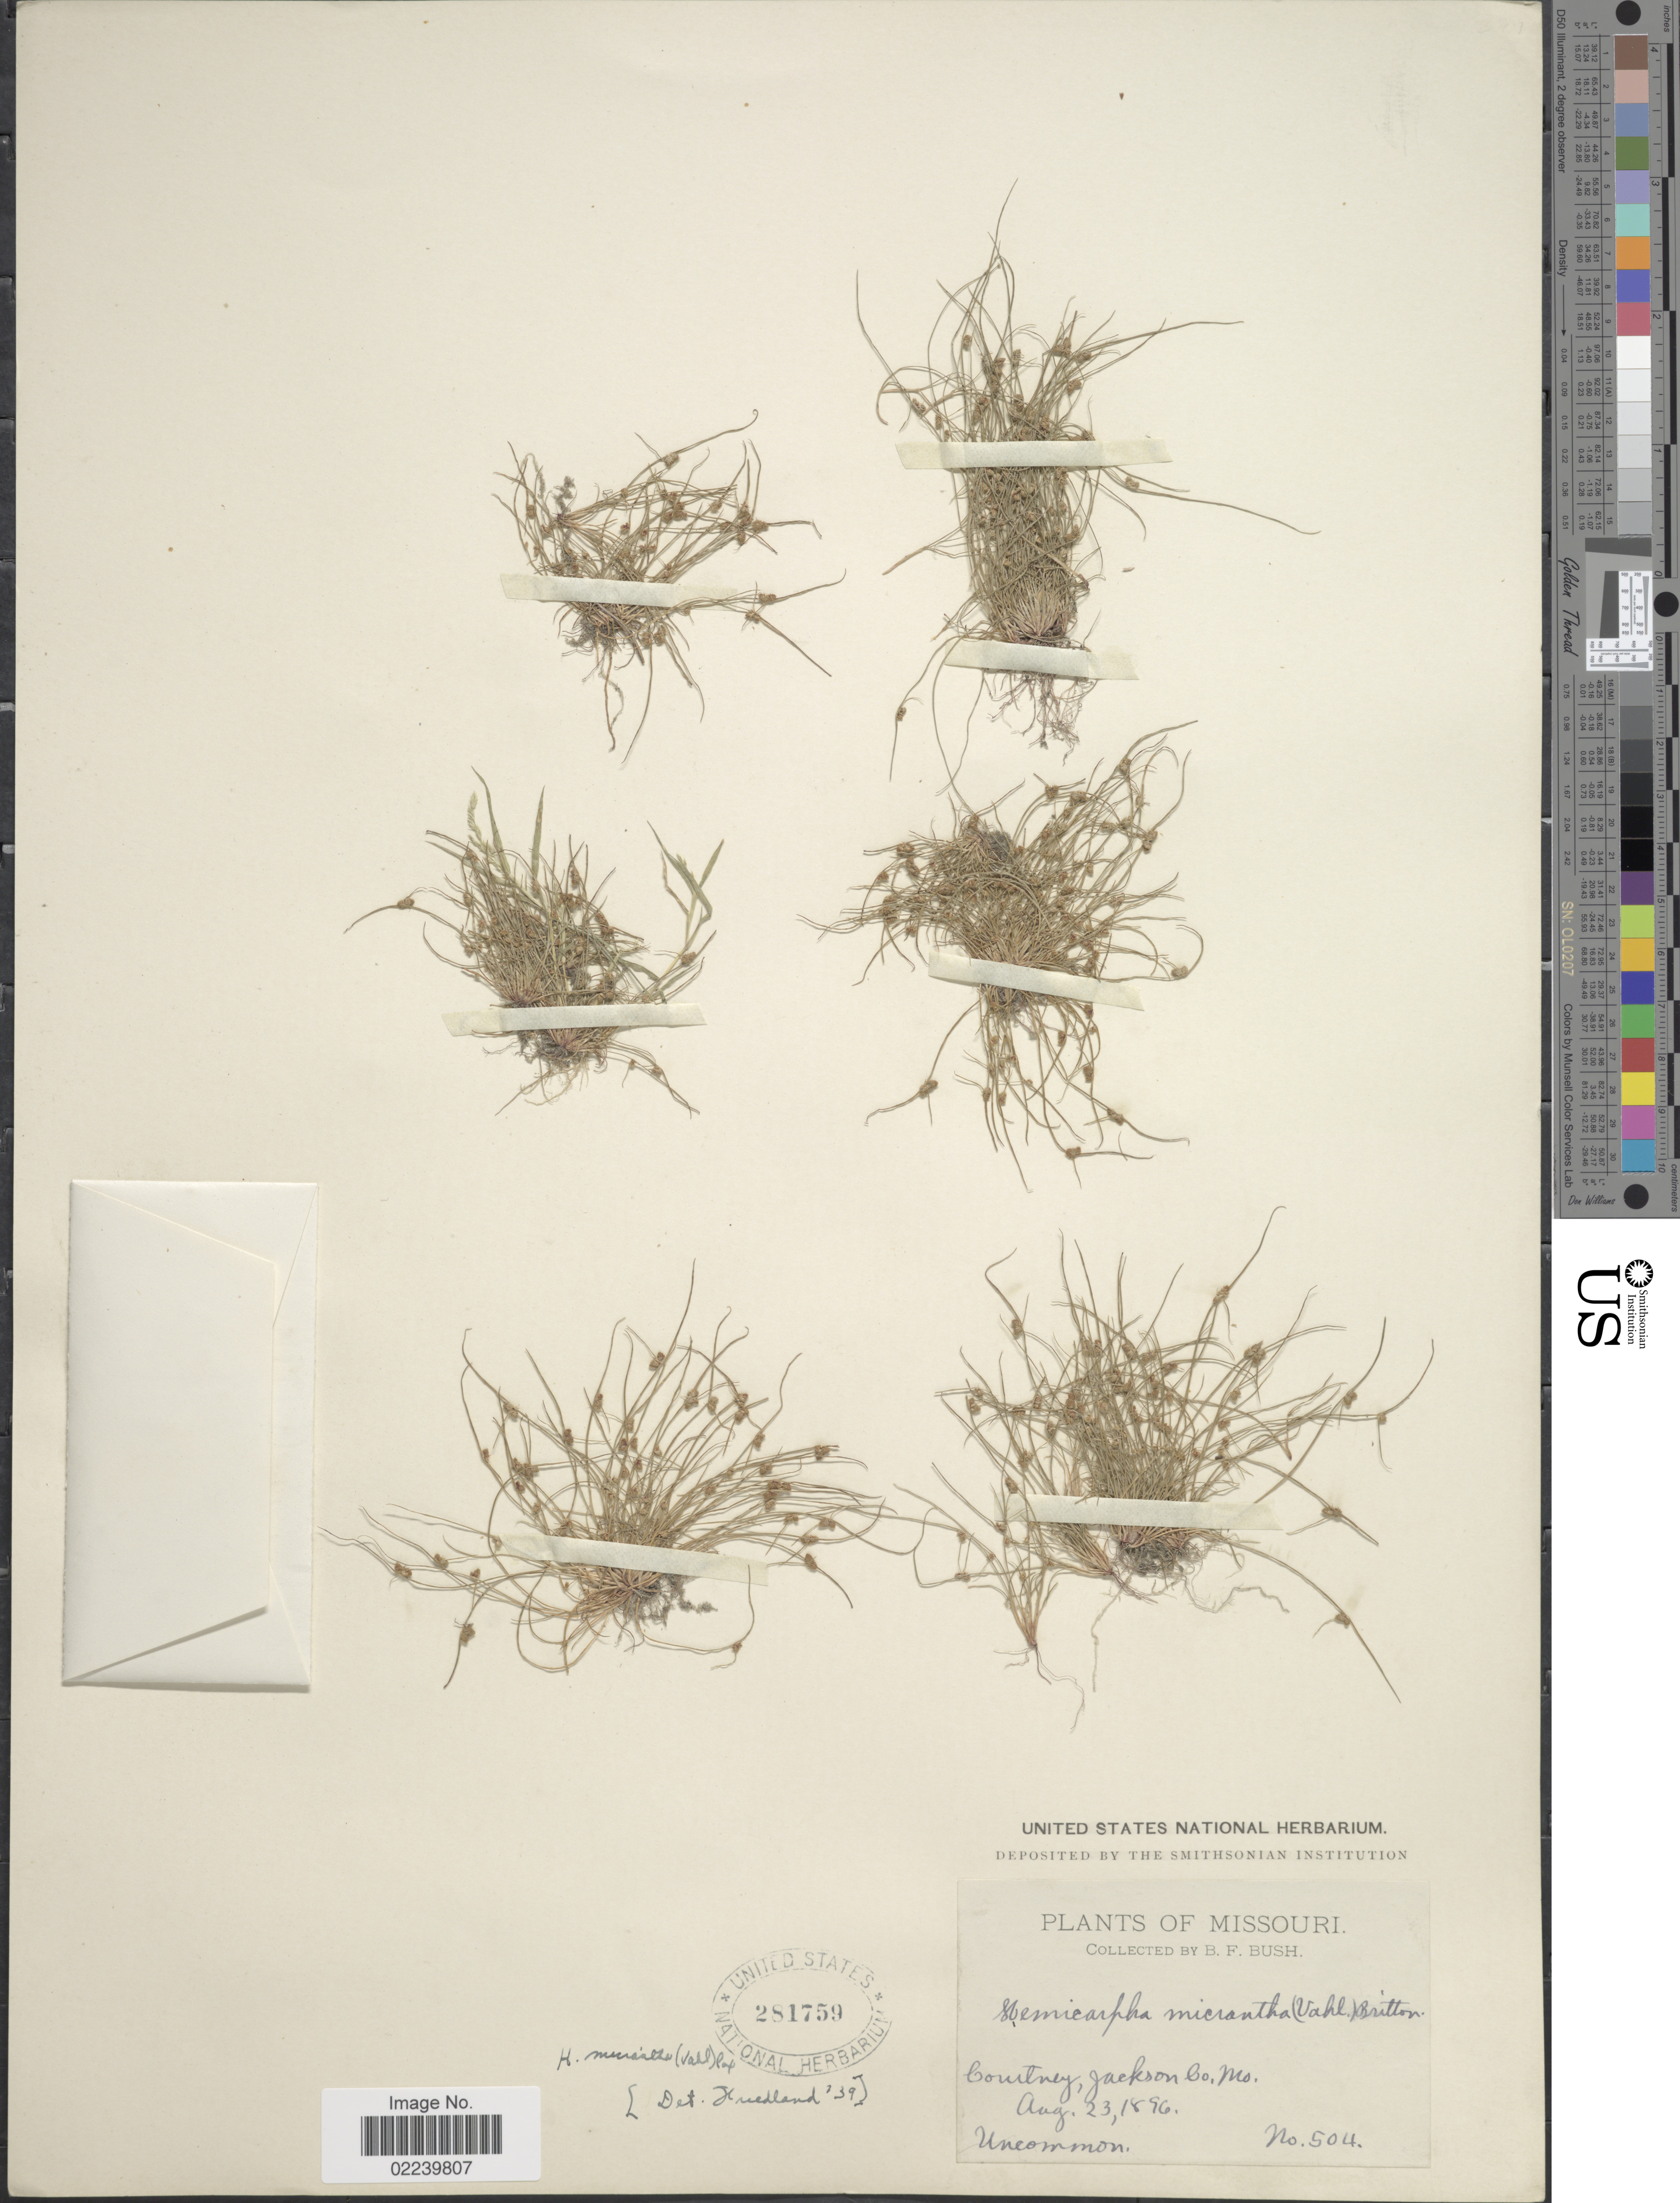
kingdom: Plantae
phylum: Tracheophyta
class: Liliopsida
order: Poales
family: Cyperaceae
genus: Cyperus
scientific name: Cyperus subsquarrosus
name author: (Muhl.) Bauters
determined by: Strong, M. T., (US), Smithsonian Institution - National Museum of Natural History (UNITED STATES)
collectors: B. F. Bush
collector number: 504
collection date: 1896-08-23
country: United States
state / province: Missouri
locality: Courtney, Jackson Co., Mts.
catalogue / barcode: US 281759